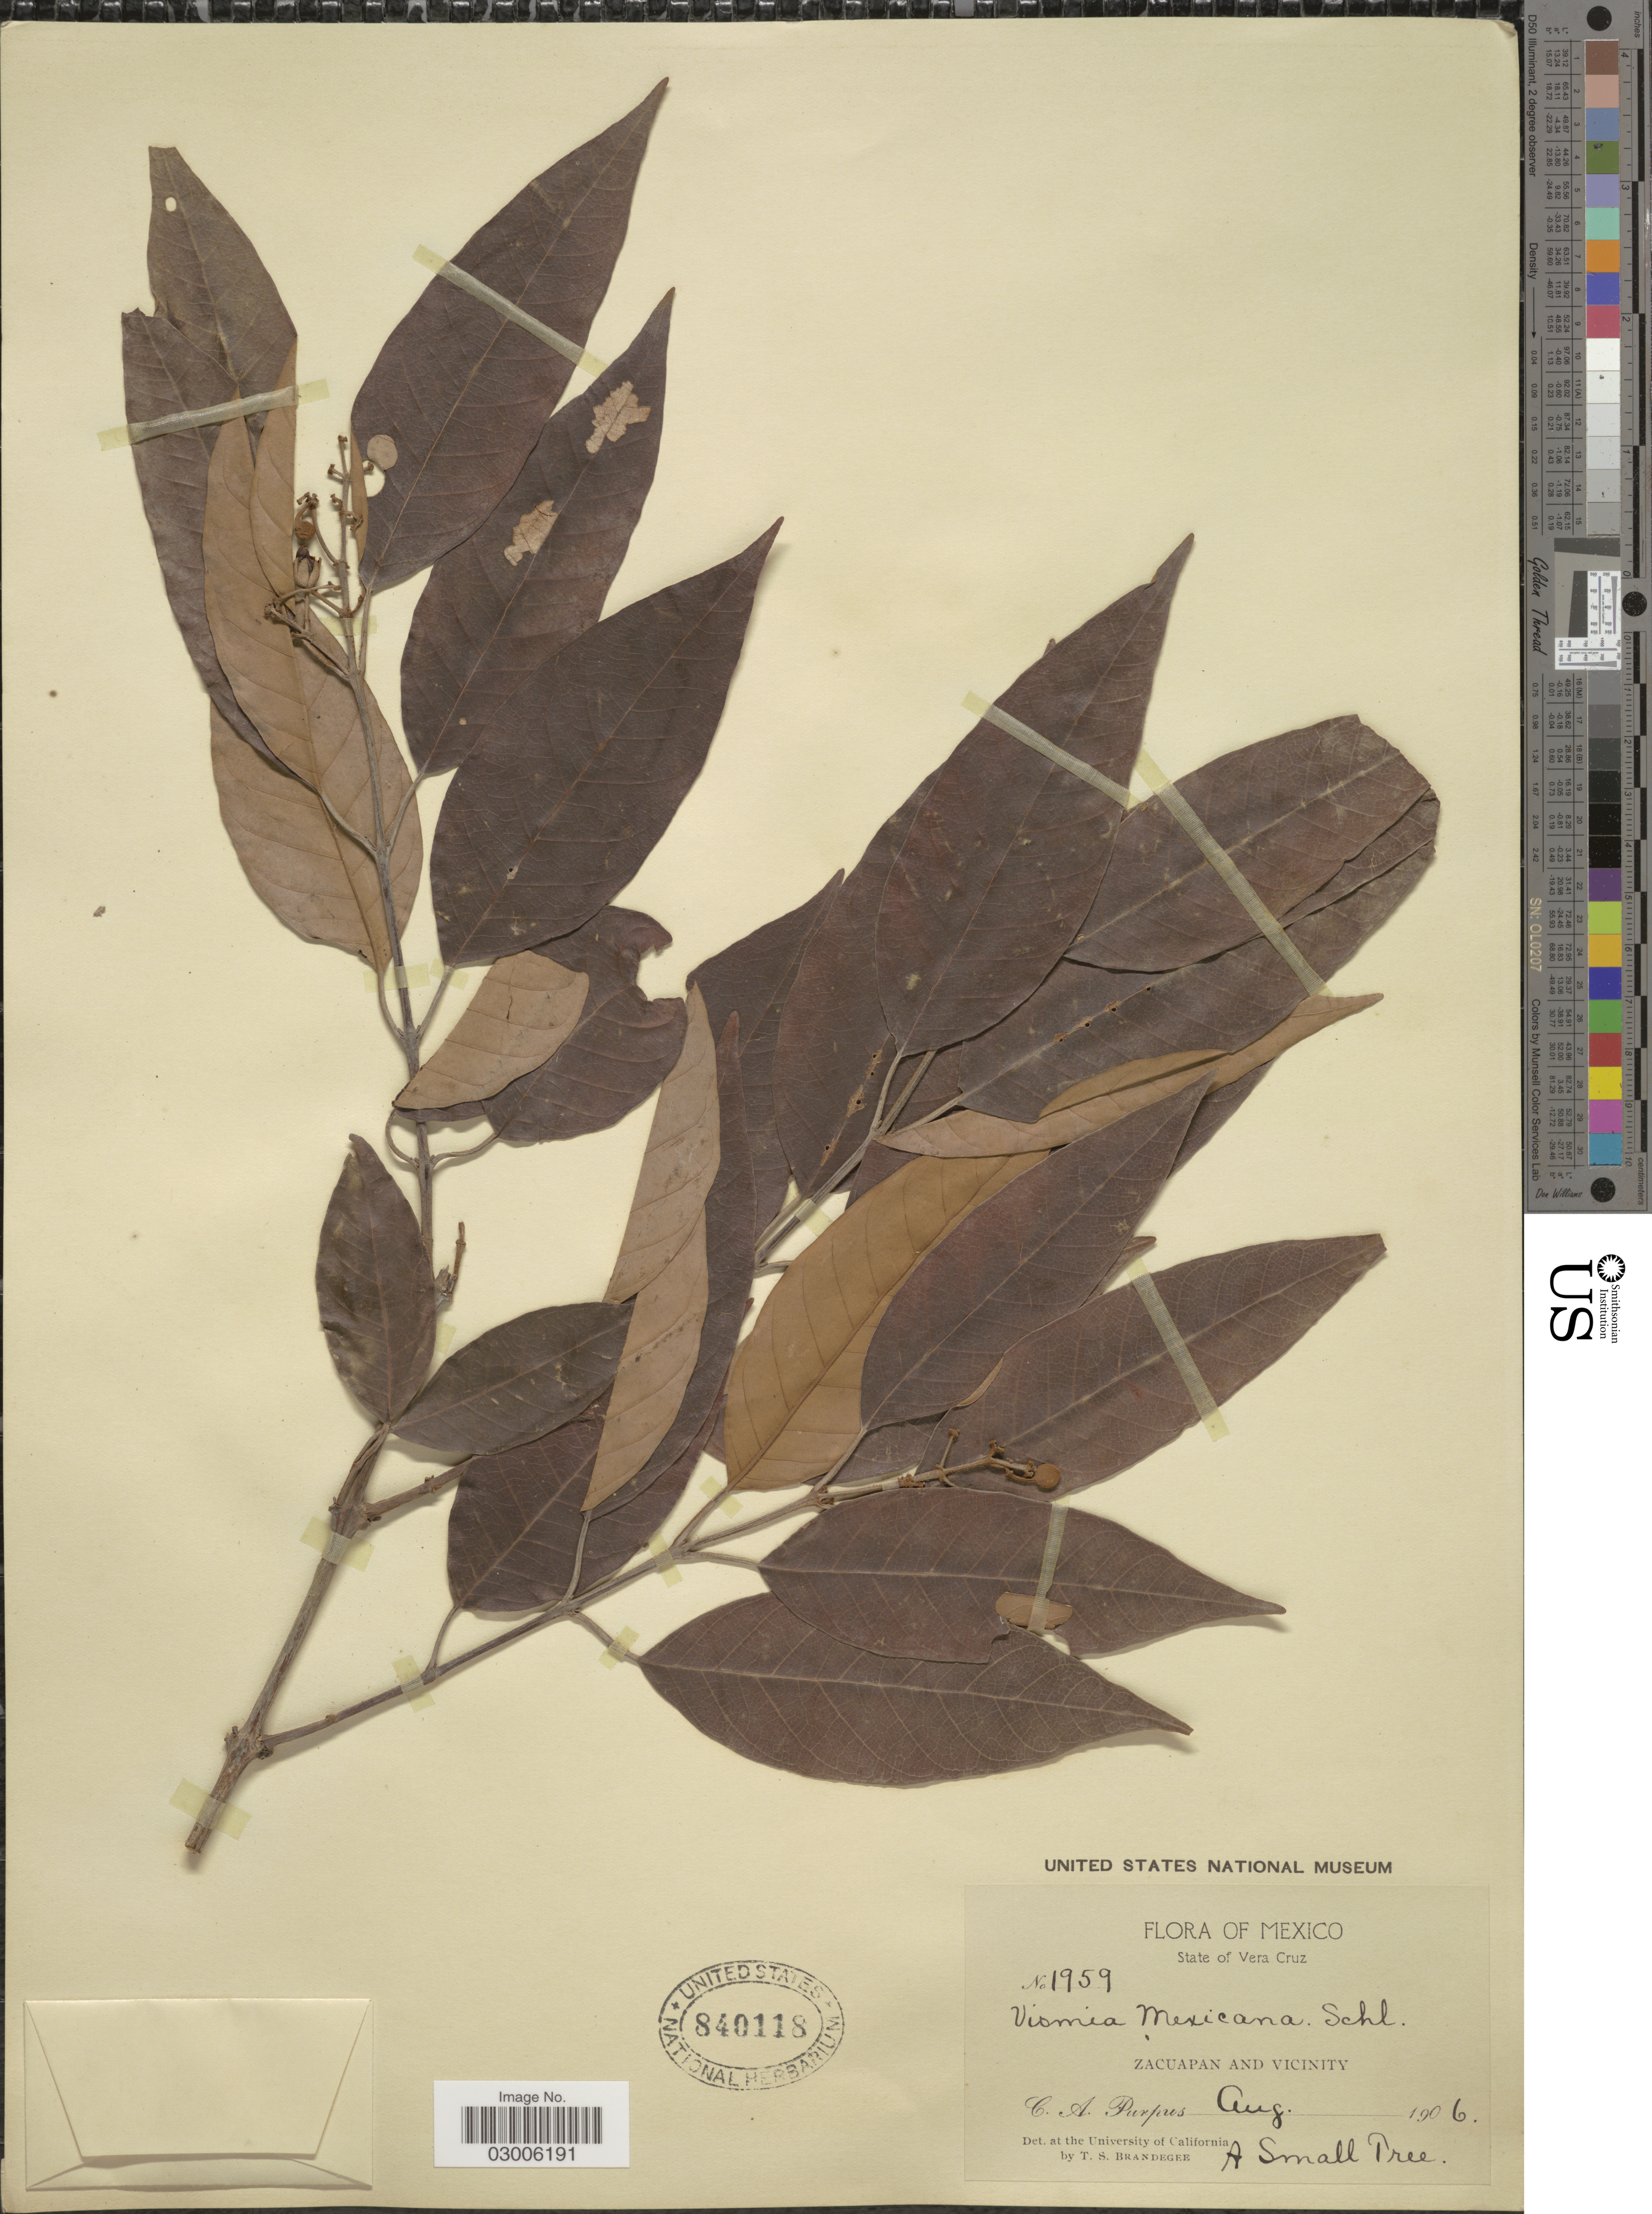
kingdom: Plantae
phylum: Tracheophyta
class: Magnoliopsida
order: Malpighiales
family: Hypericaceae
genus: Vismia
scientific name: Vismia baccifera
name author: (L.) Triana & Planch.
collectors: C. A. Purpus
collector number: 1959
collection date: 1906-08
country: Mexico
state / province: Veracruz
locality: State of Vera Cruz. Zacuapan and vicinity.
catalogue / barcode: US 840118